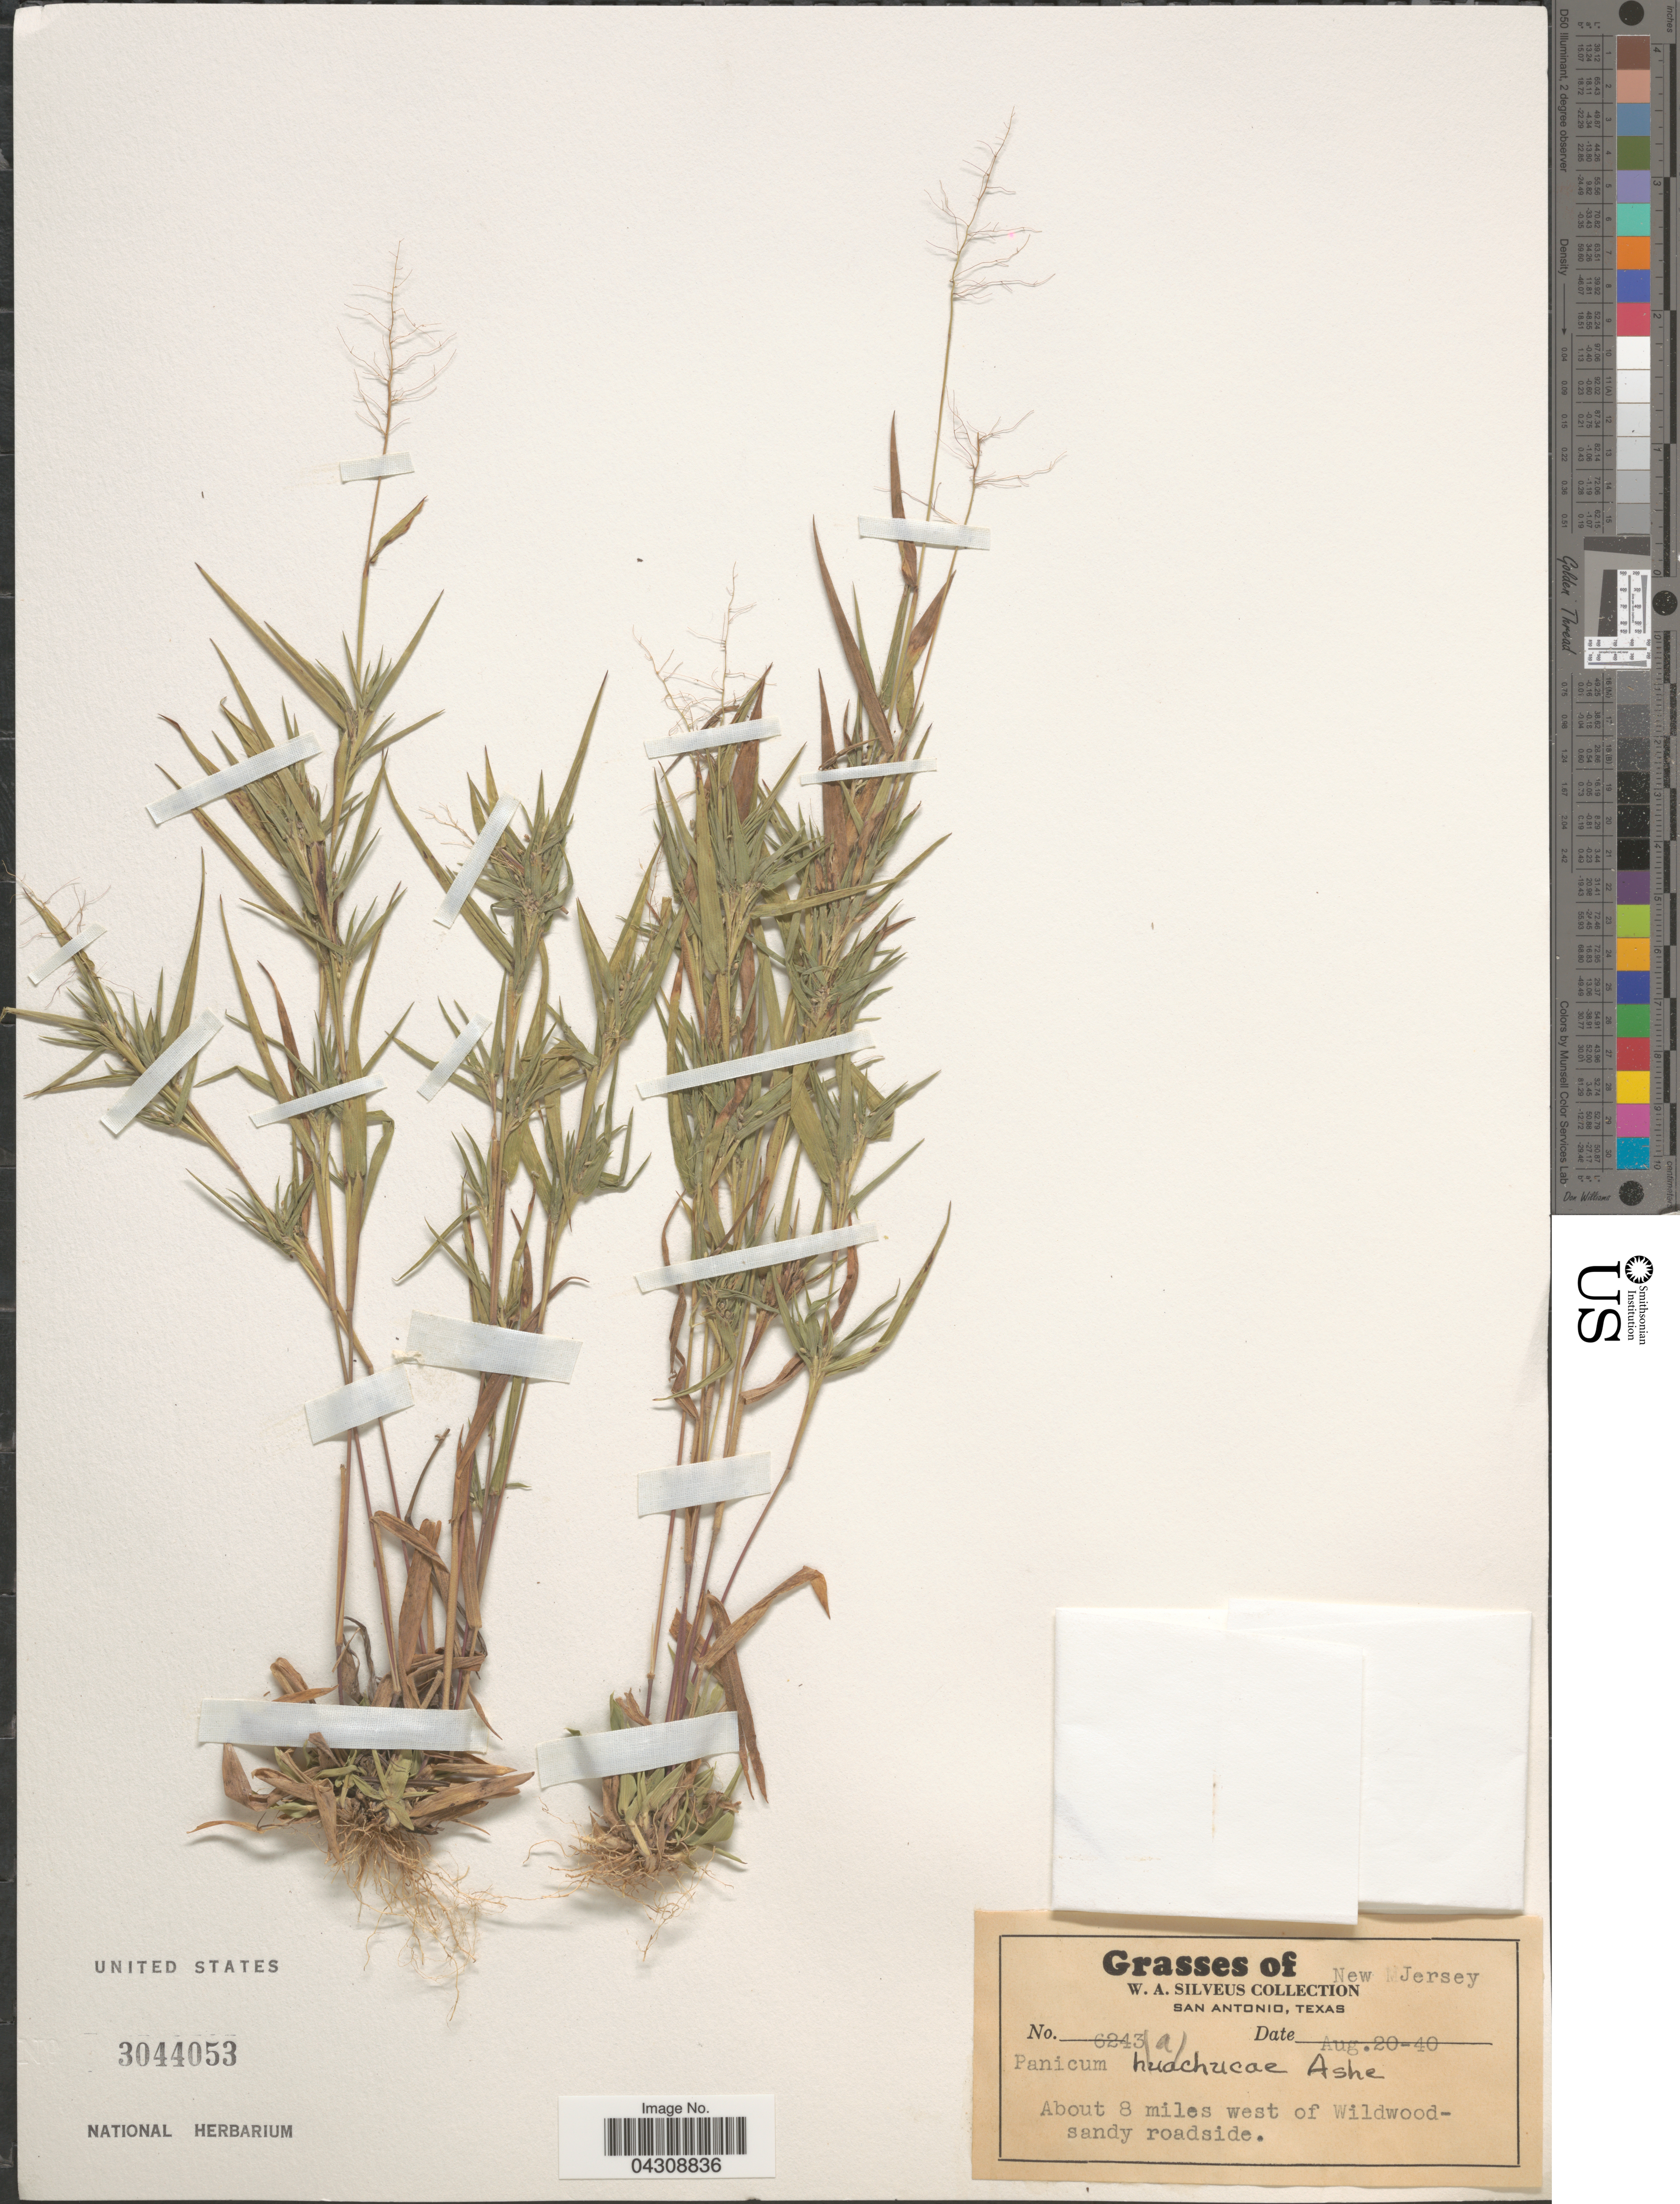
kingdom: Plantae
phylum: Tracheophyta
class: Liliopsida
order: Poales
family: Poaceae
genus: Dichanthelium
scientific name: Dichanthelium acuminatum var. acuminatum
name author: (Sw.) Gould & C.A. Clark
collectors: W. Silveus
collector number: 6243(a)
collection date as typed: Transcribed d/m/y: 20/8/40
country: United States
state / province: New Jersey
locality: About 8 miles west of Wildwood-sandy roadside.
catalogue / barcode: US 3044053